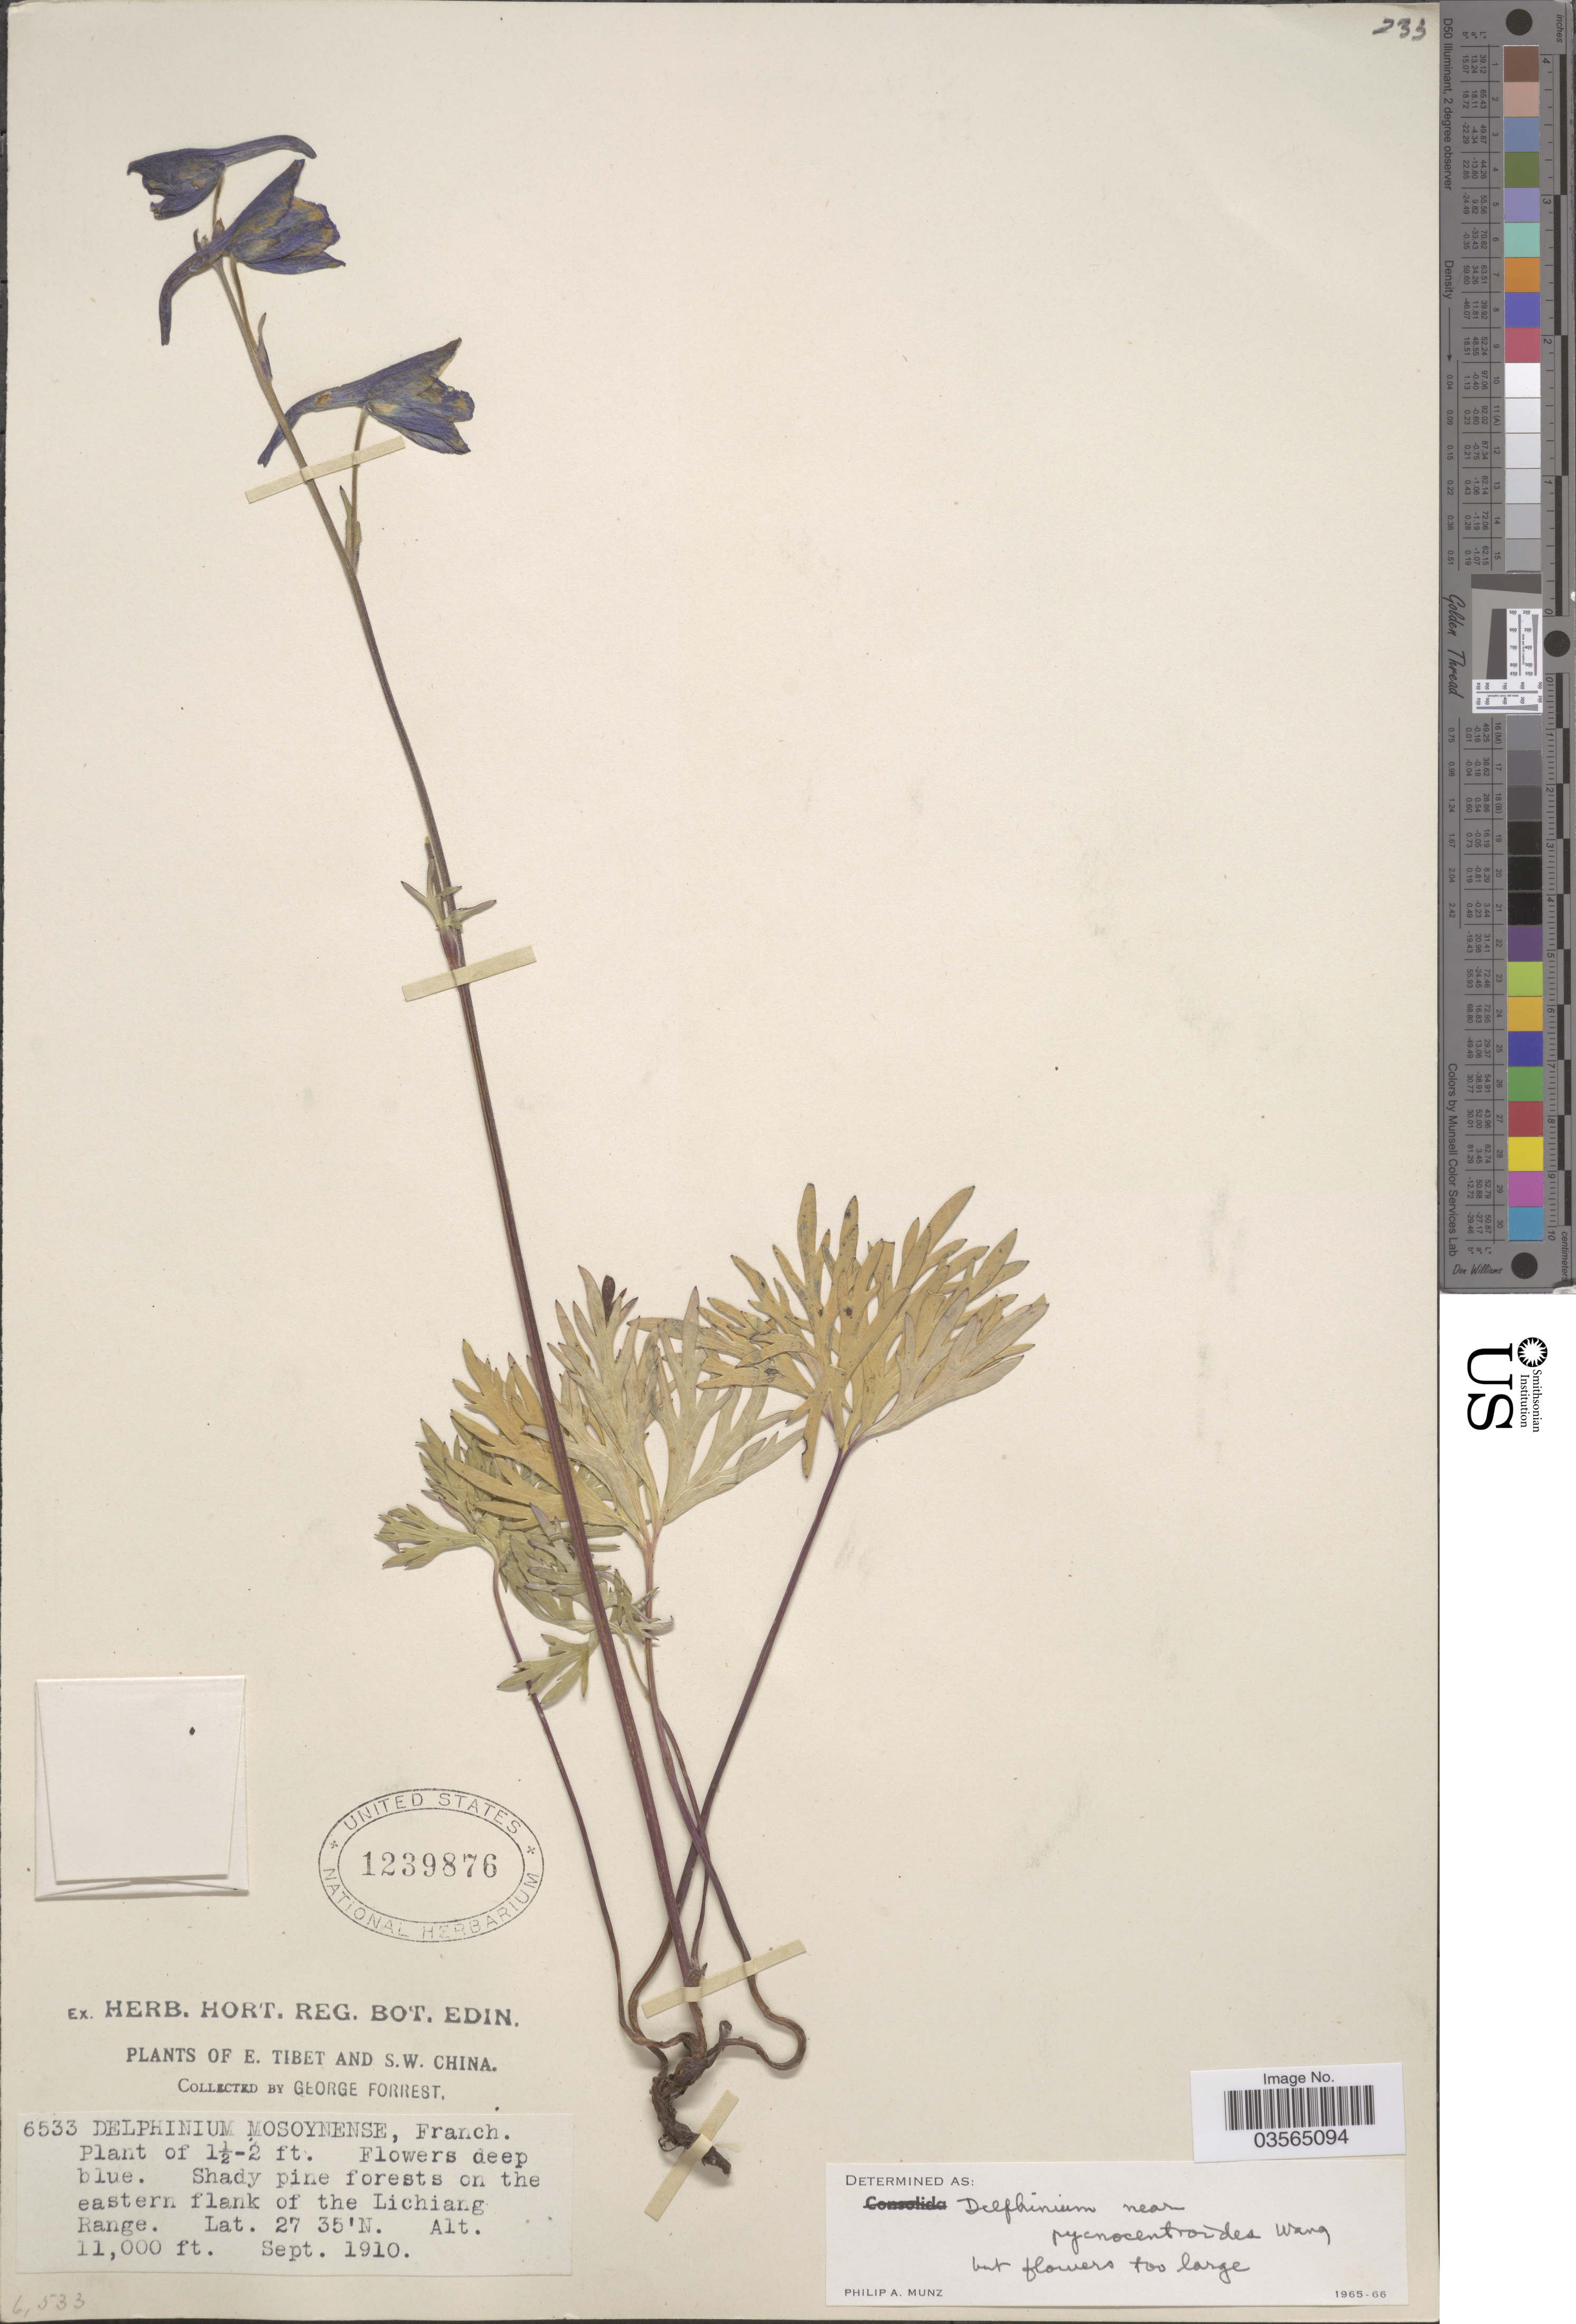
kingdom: Plantae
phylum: Tracheophyta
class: Magnoliopsida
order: Ranunculales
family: Ranunculaceae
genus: Delphinium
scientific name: Delphinium pycnocentroides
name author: W.T. Wang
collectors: G. Forrest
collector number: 6533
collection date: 1910-09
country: China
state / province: Xizang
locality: E. Tibet and S. W. China. Eastern flank of the Lichiang Range.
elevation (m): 3353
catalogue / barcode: US 1239876